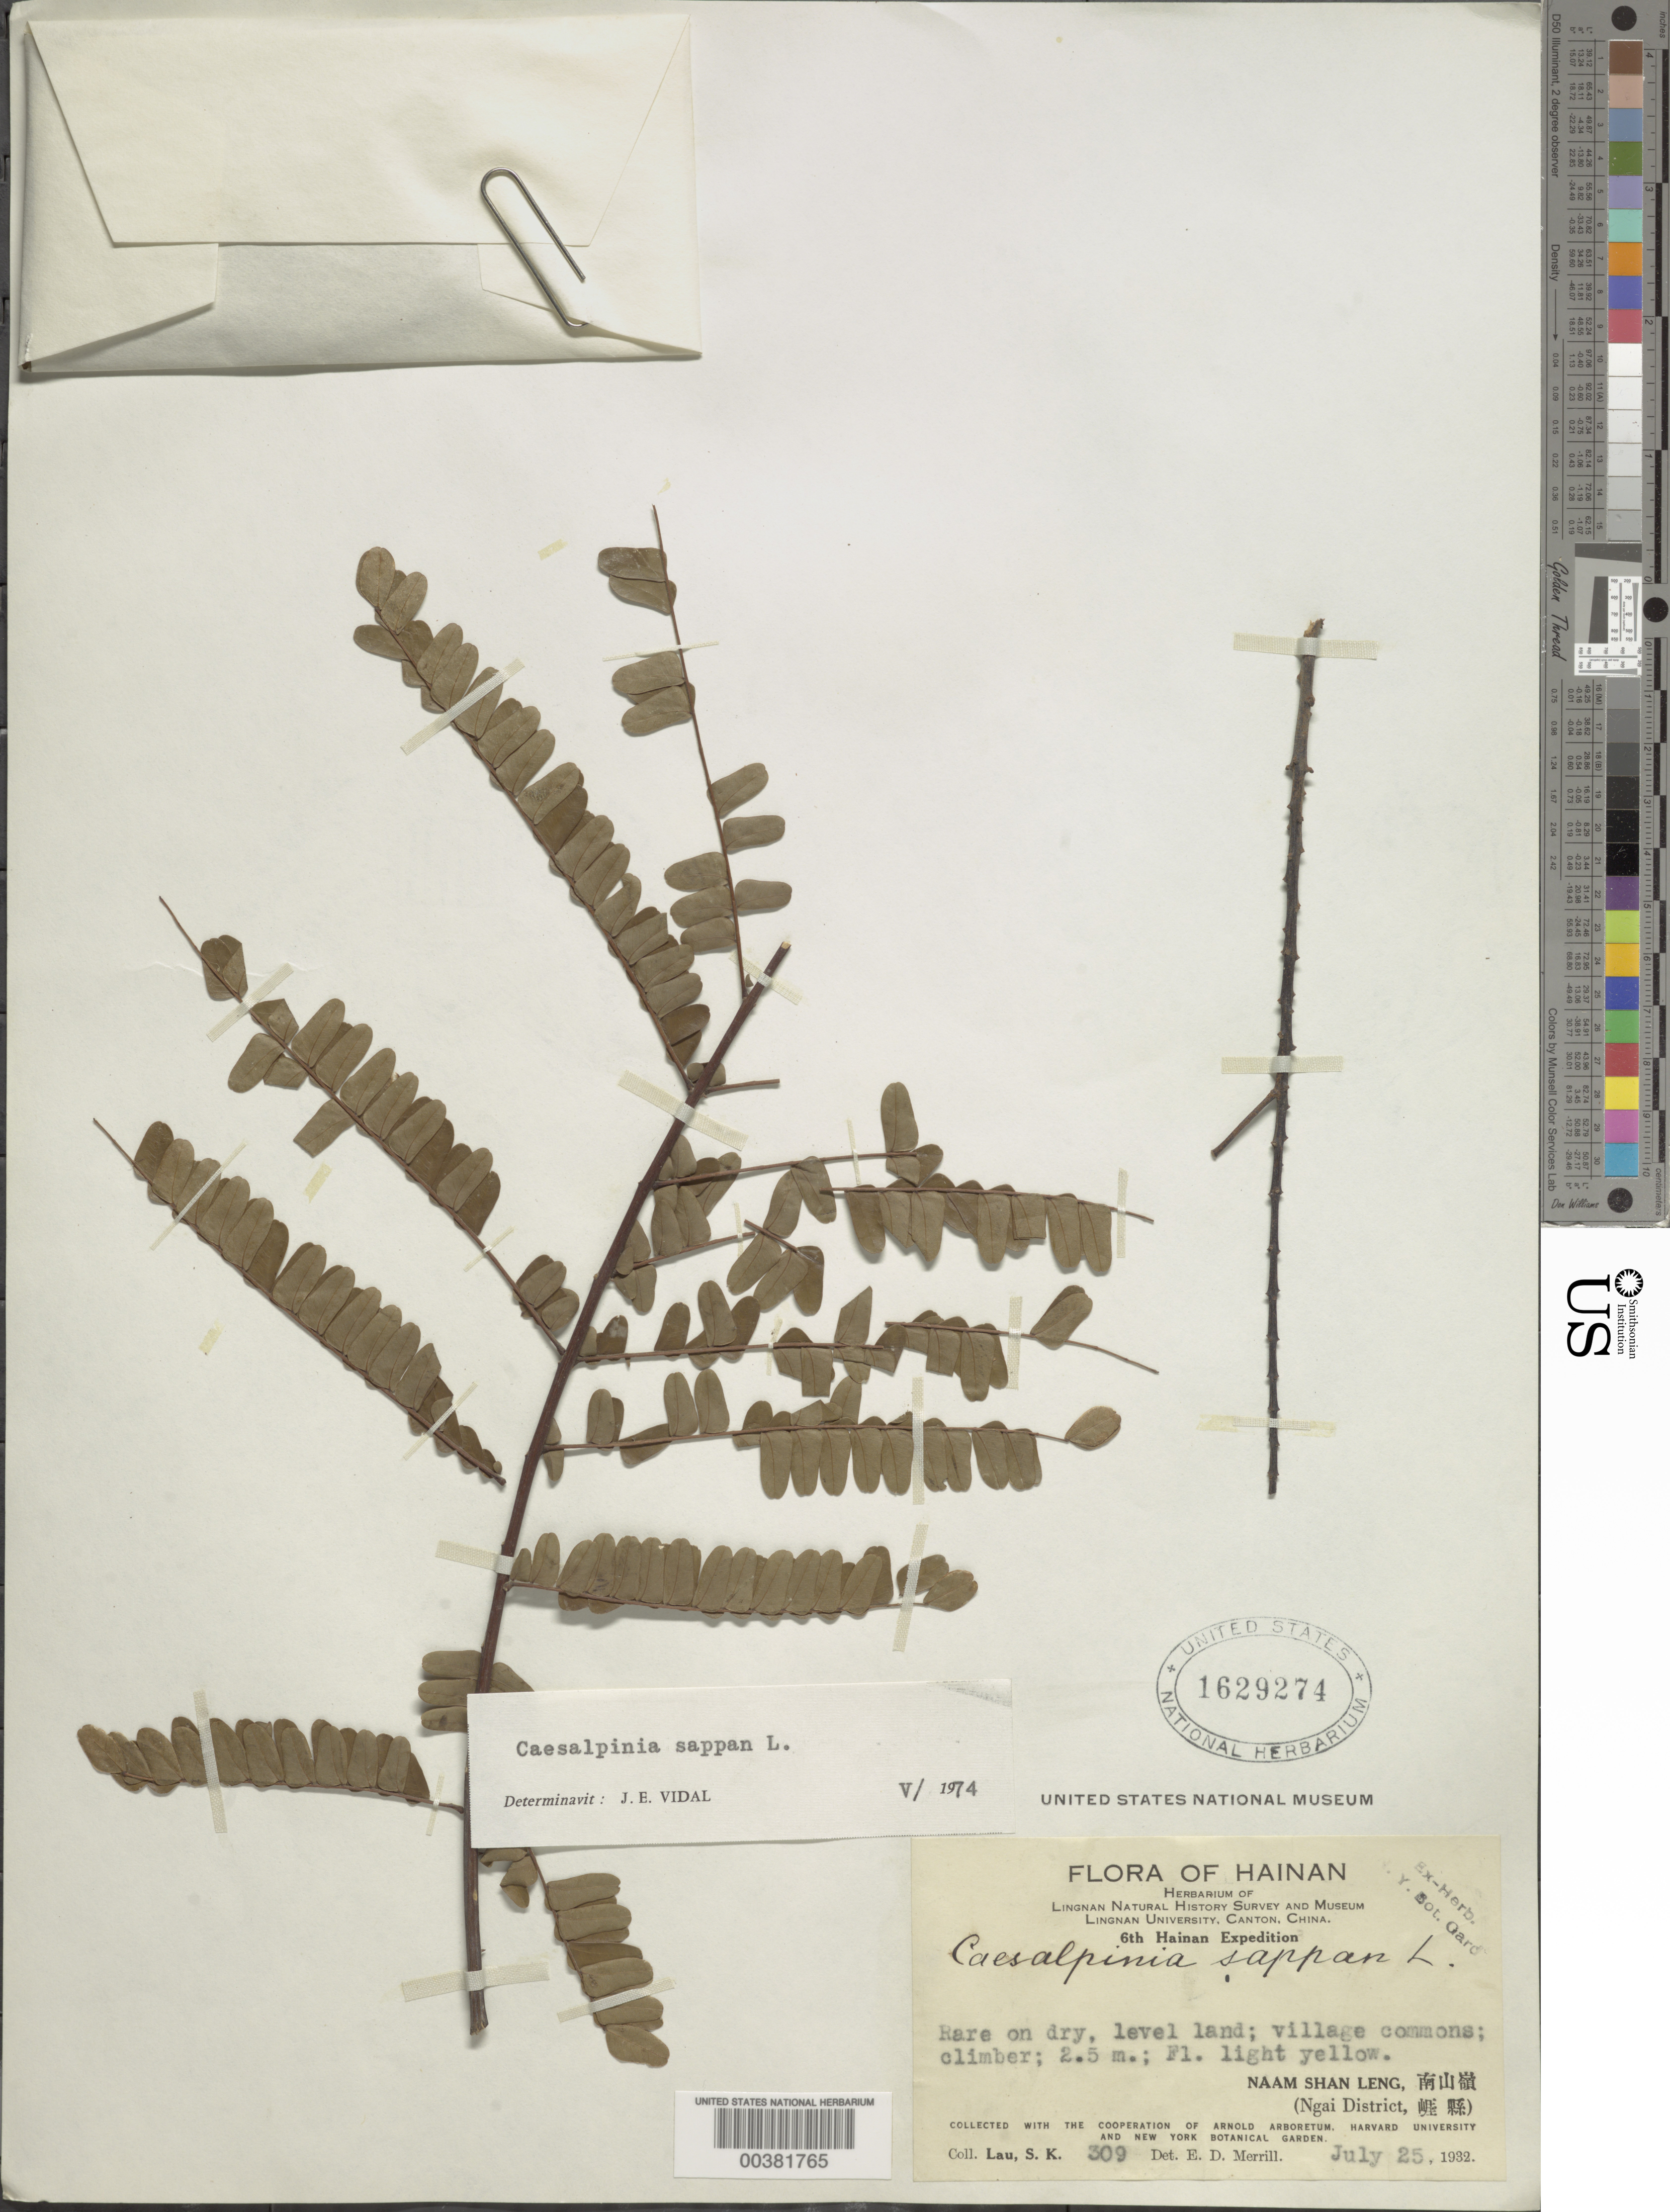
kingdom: Plantae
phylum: Tracheophyta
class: Magnoliopsida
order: Fabales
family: Fabaceae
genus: Biancaea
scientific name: Biancaea sappan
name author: (L.) Tod.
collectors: S. K. Lau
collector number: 309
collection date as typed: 25 Jul 1932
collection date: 1932-07-25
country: China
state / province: Hainan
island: Hainan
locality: Village commons; naam shan leng, ngai dist.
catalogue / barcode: US 1629274